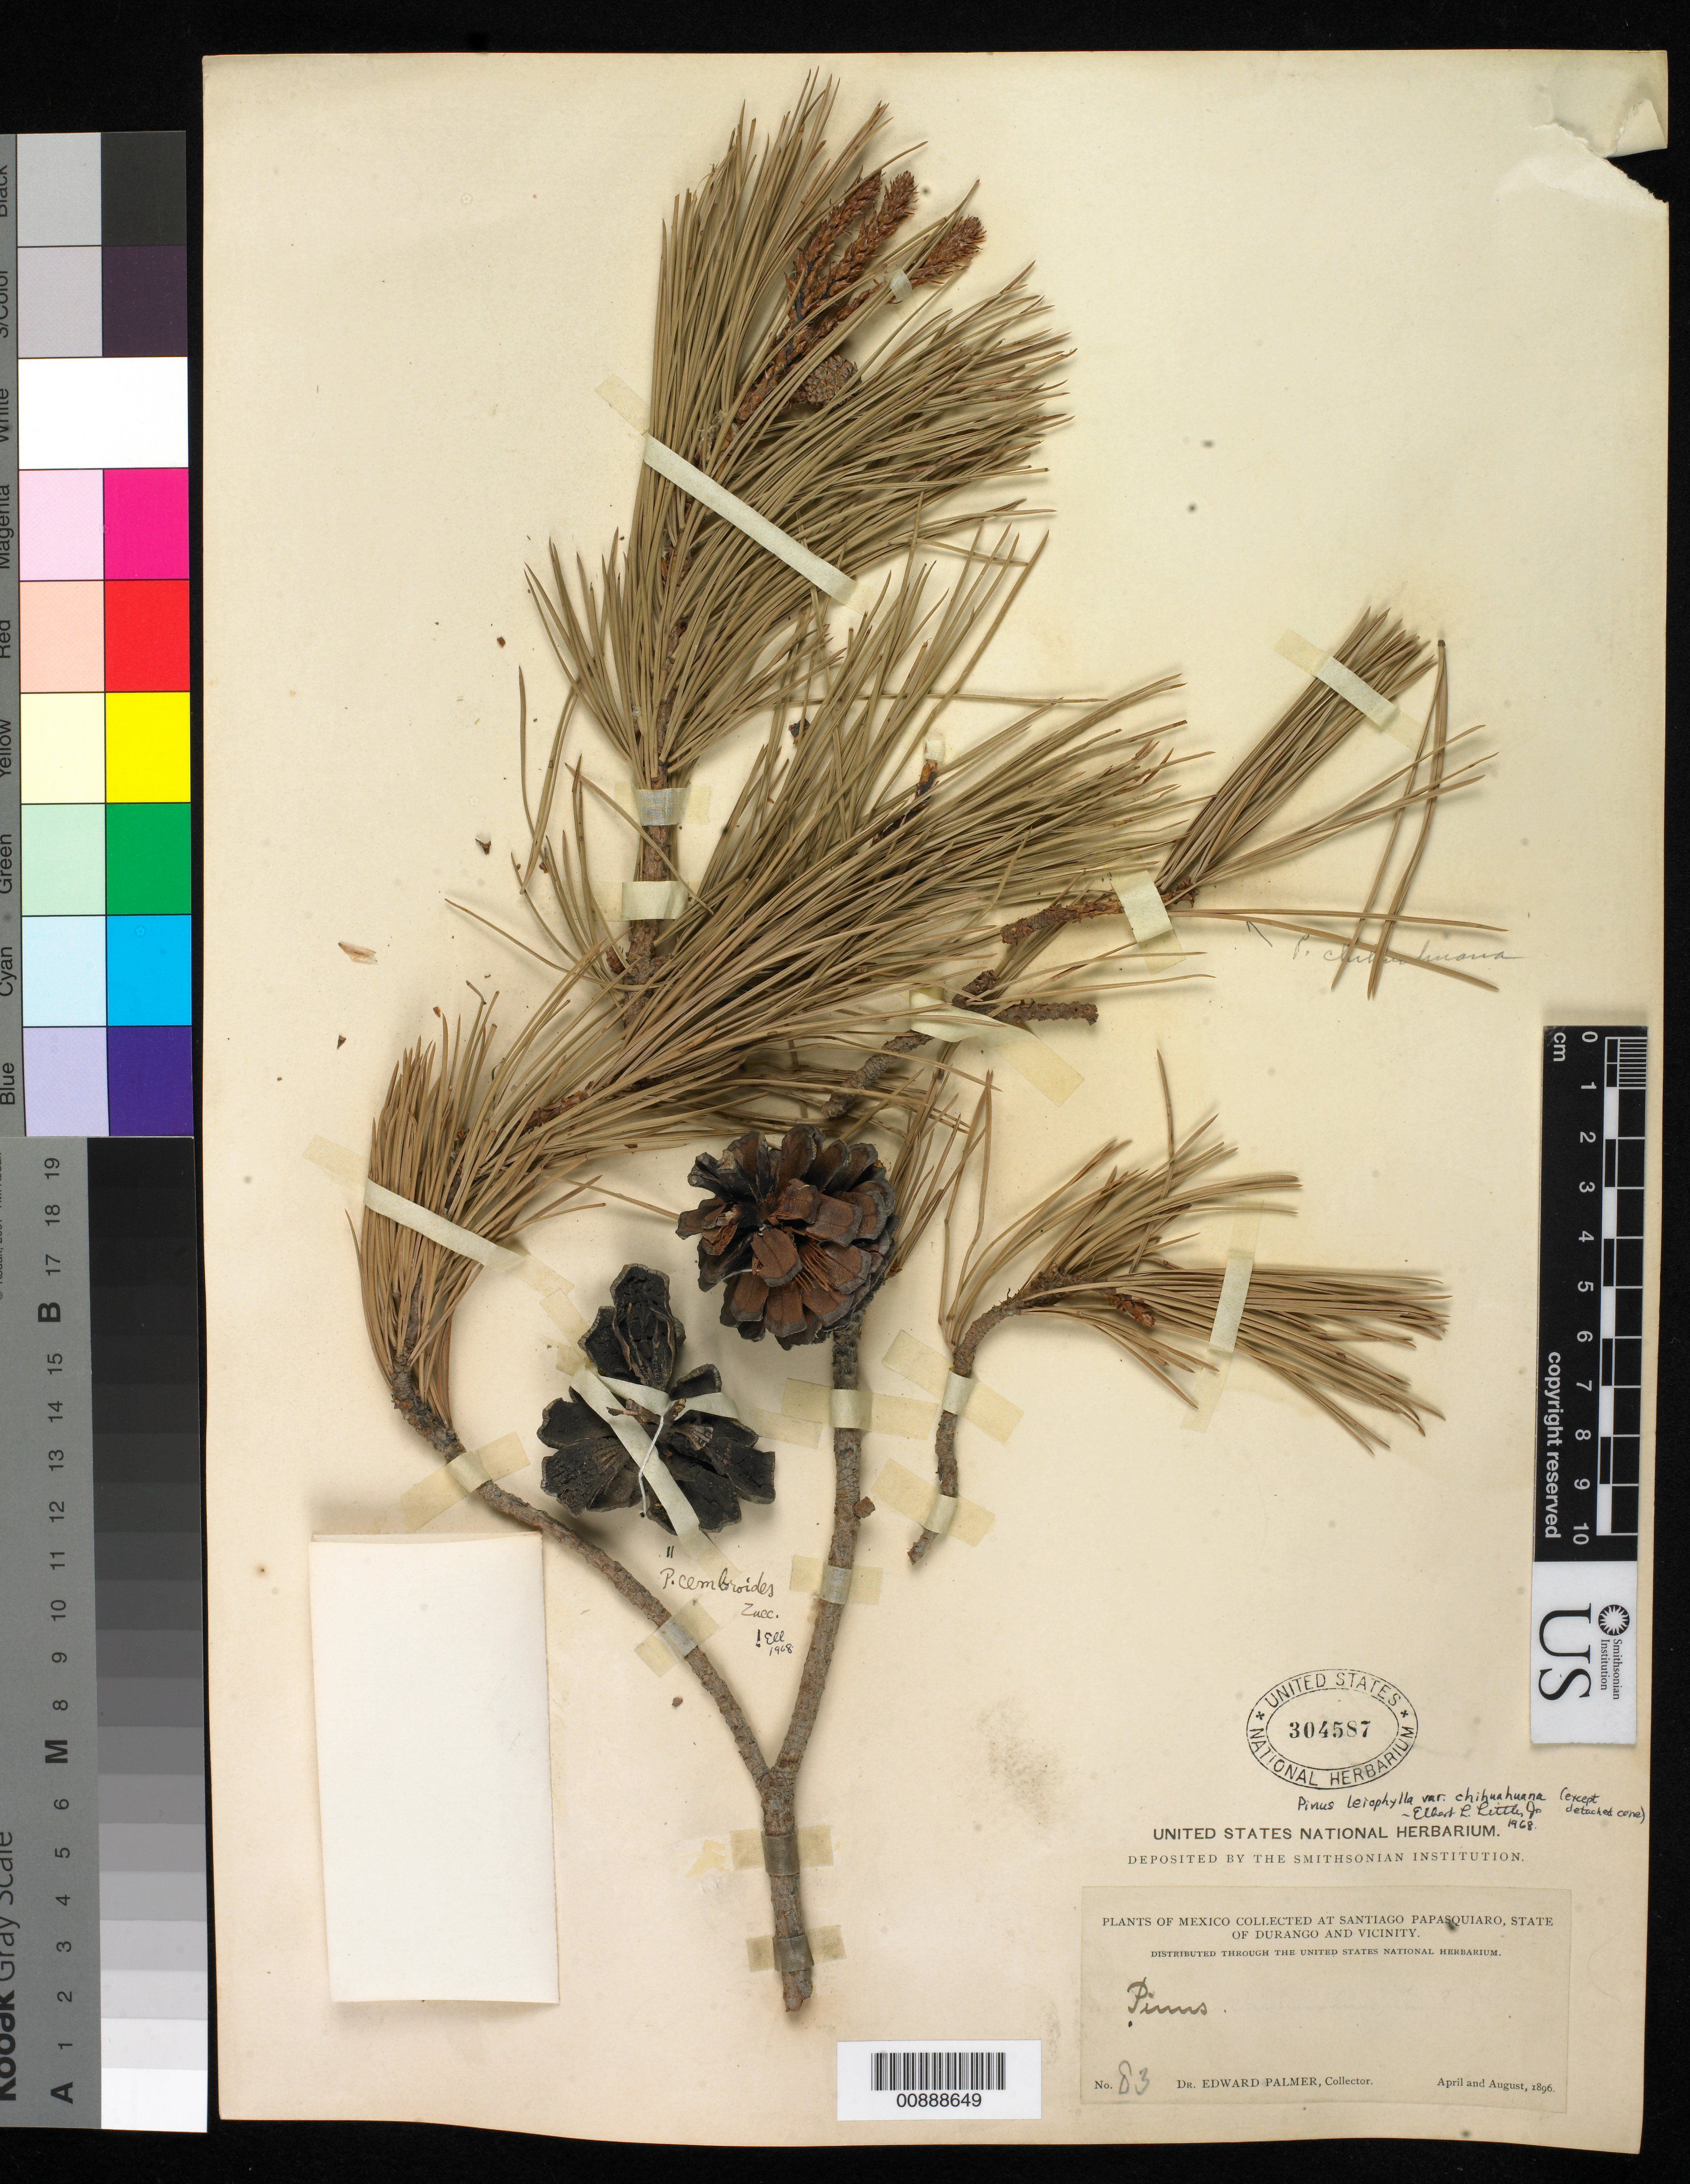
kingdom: Plantae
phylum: Tracheophyta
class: Pinopsida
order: Pinales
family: Pinaceae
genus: Pinus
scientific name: Pinus leiophylla var. chihuahuana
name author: (Engelm.) Shaw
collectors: E. Palmer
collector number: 83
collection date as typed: Apr 1896 to -- Aug 1896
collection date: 1896-04/1896-08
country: Mexico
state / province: Durango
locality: Santiago Papasquiaro, Durango and vicinity.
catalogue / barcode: US 304587